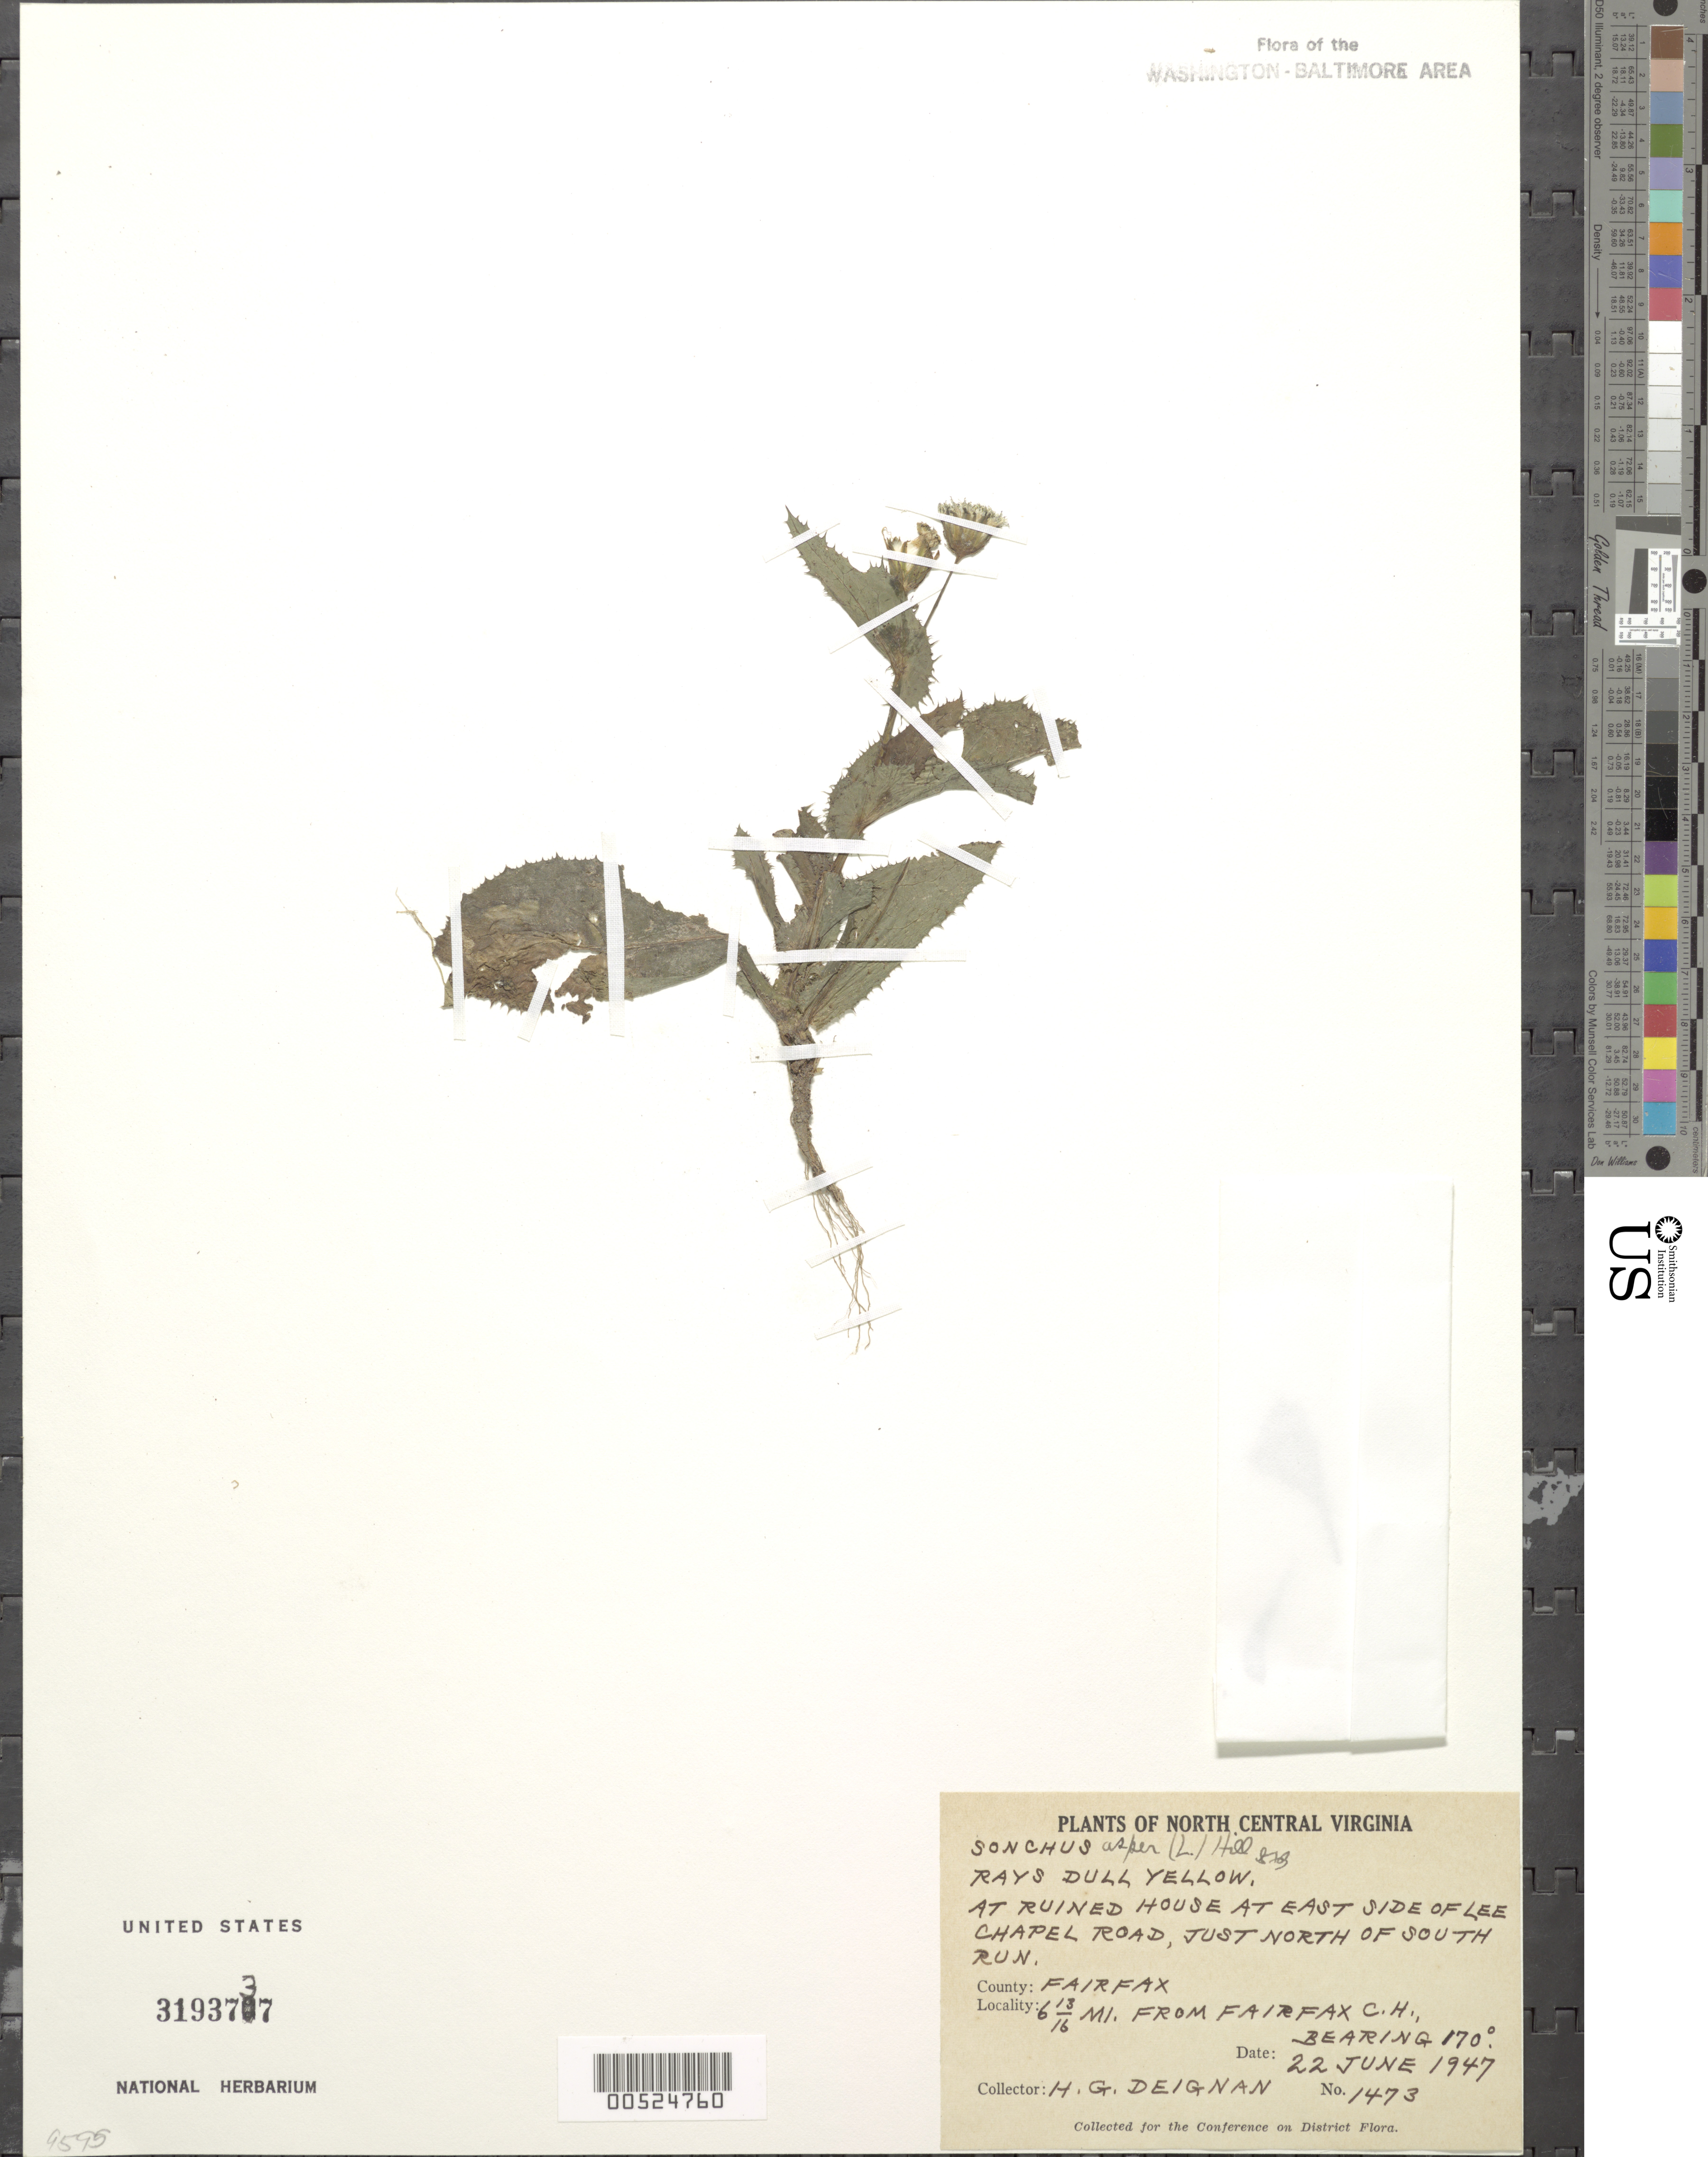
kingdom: Plantae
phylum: Tracheophyta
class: Magnoliopsida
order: Asterales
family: Asteraceae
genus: Sonchus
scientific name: Sonchus asper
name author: (L.) Hill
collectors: H. Deignan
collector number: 1473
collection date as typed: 22 Jun 1947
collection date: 1947-06-22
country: United States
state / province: Virginia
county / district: Fairfax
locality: Fairfax Courthouse, 6.7 mi. from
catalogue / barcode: US 3193737